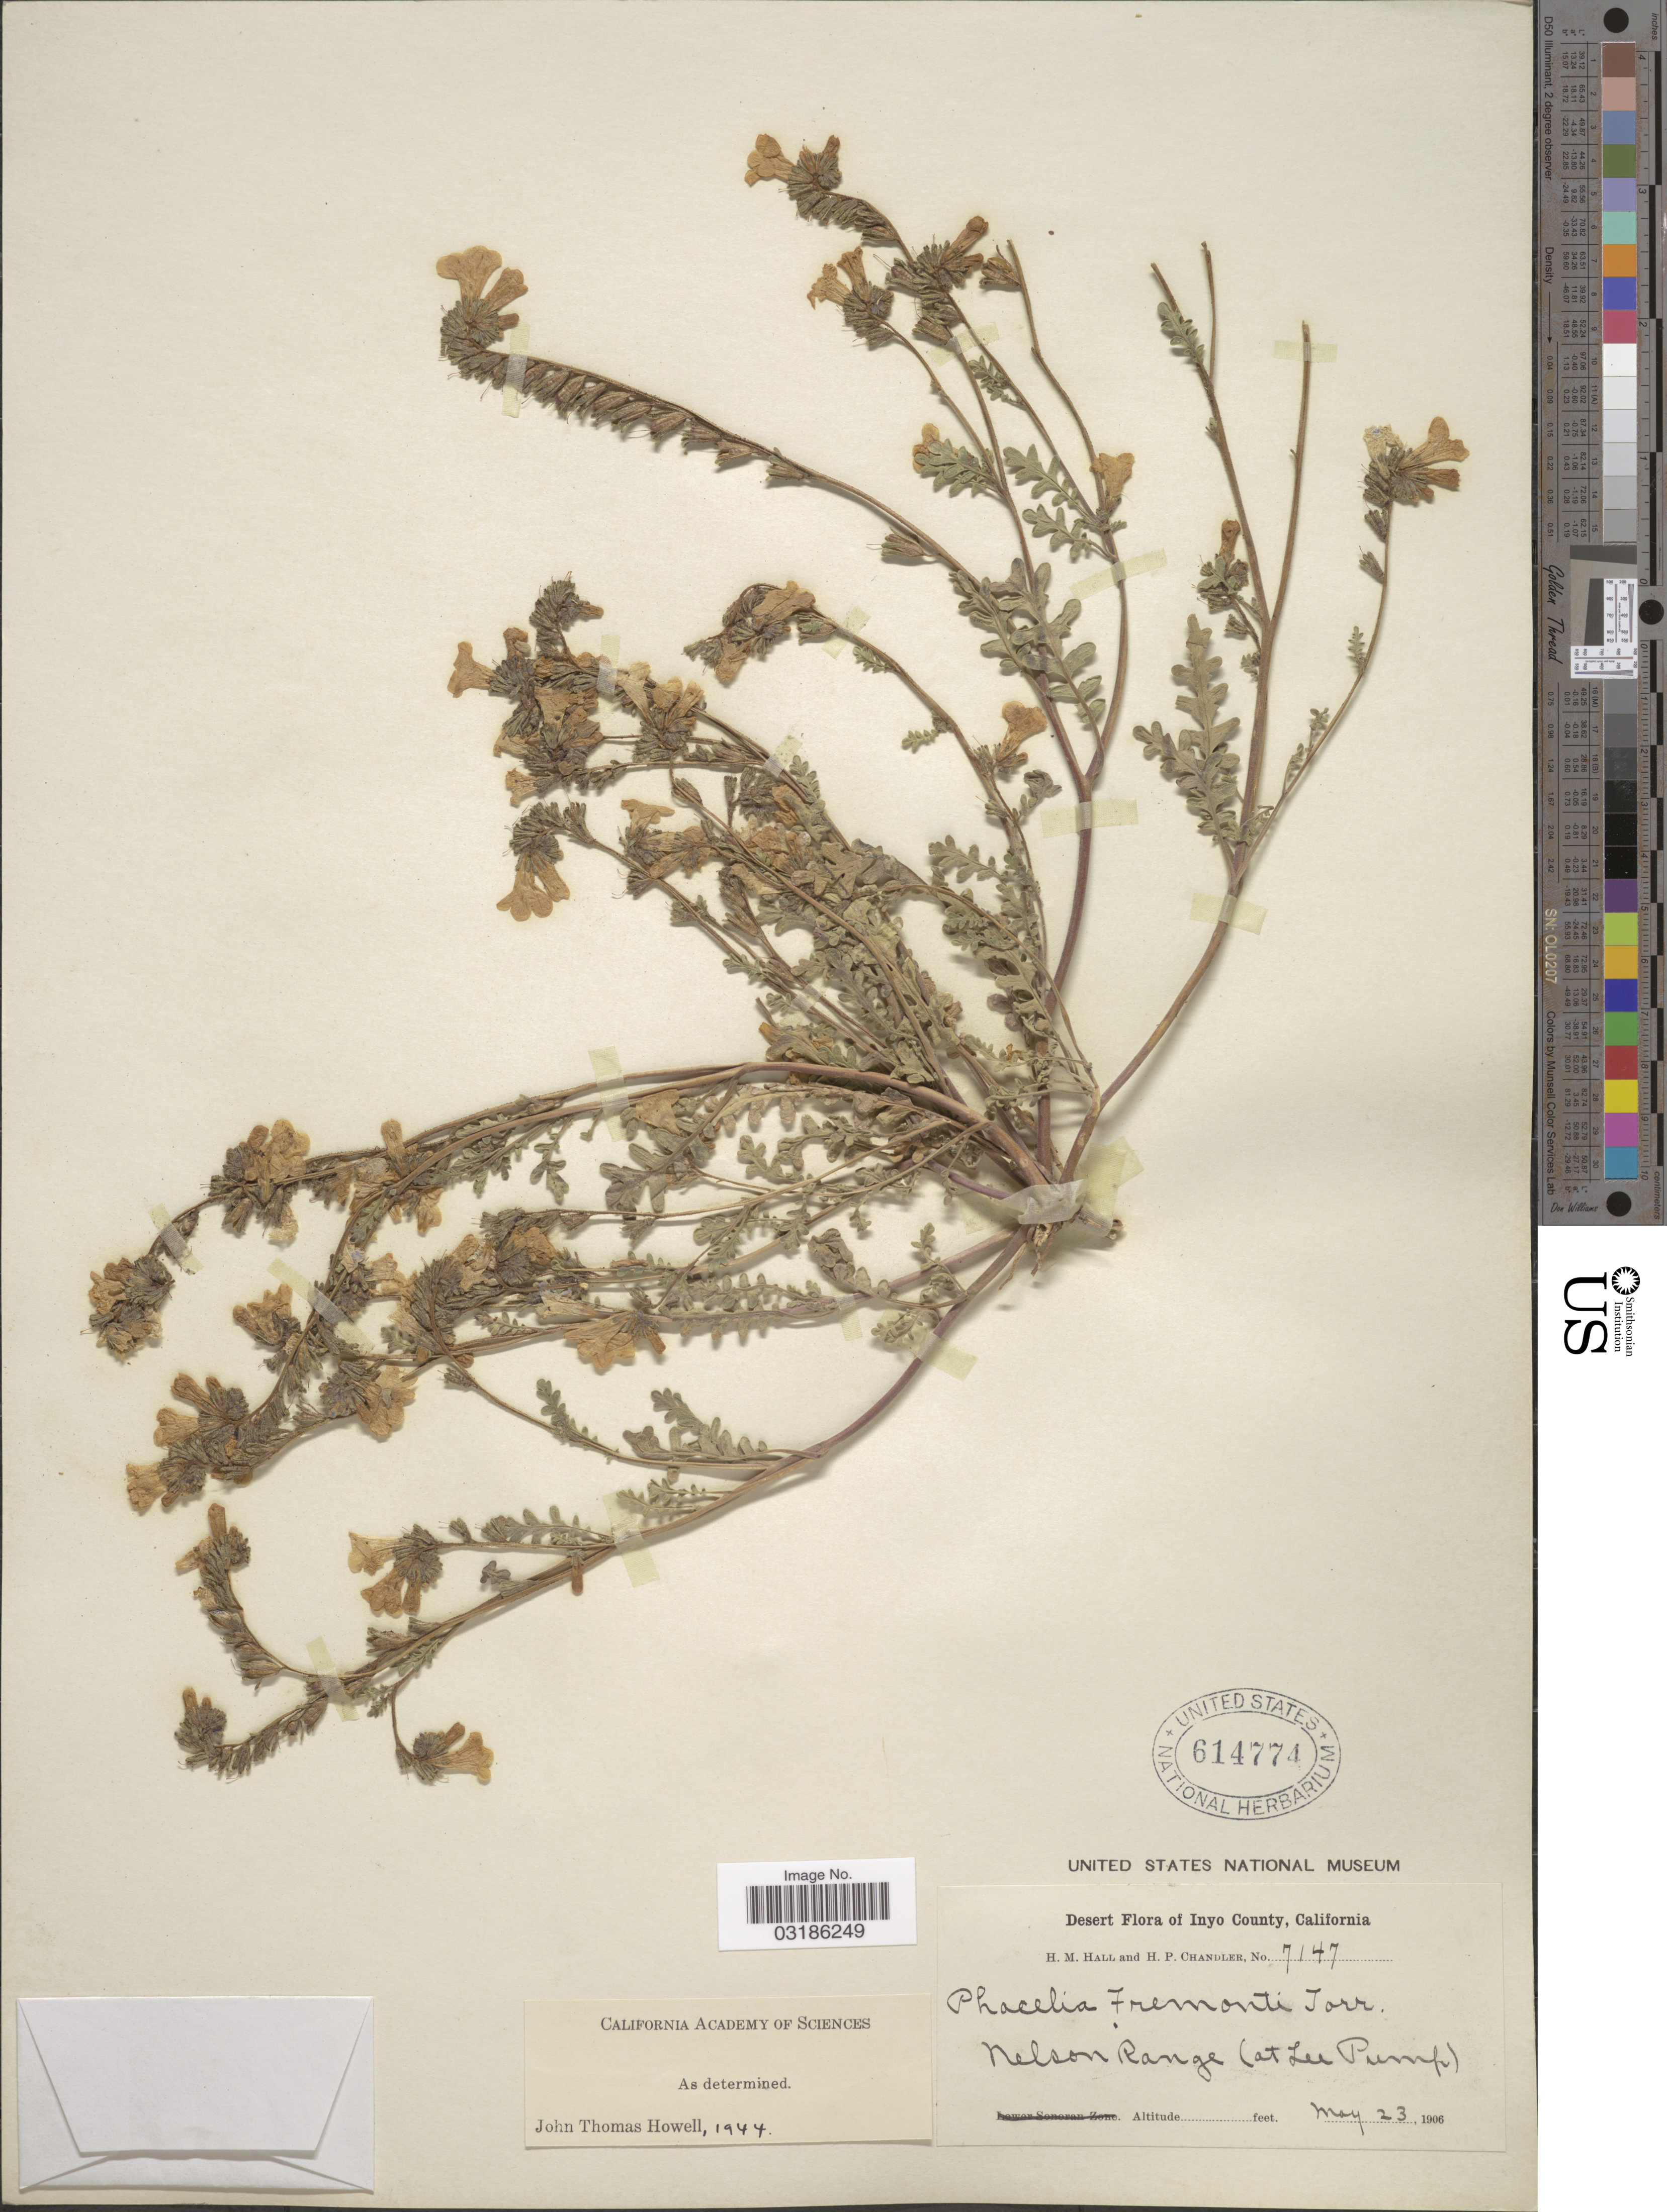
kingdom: Plantae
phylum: Tracheophyta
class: Magnoliopsida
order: Boraginales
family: Hydrophyllaceae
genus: Phacelia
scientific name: Phacelia fremontii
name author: Torr.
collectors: H. M. Hall & H. Chandler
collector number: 7147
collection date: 1906-05-23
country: United States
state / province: California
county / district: Inyo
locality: Inyo County. Nelson Range (at Lee Pump). Desert.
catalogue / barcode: US 614774